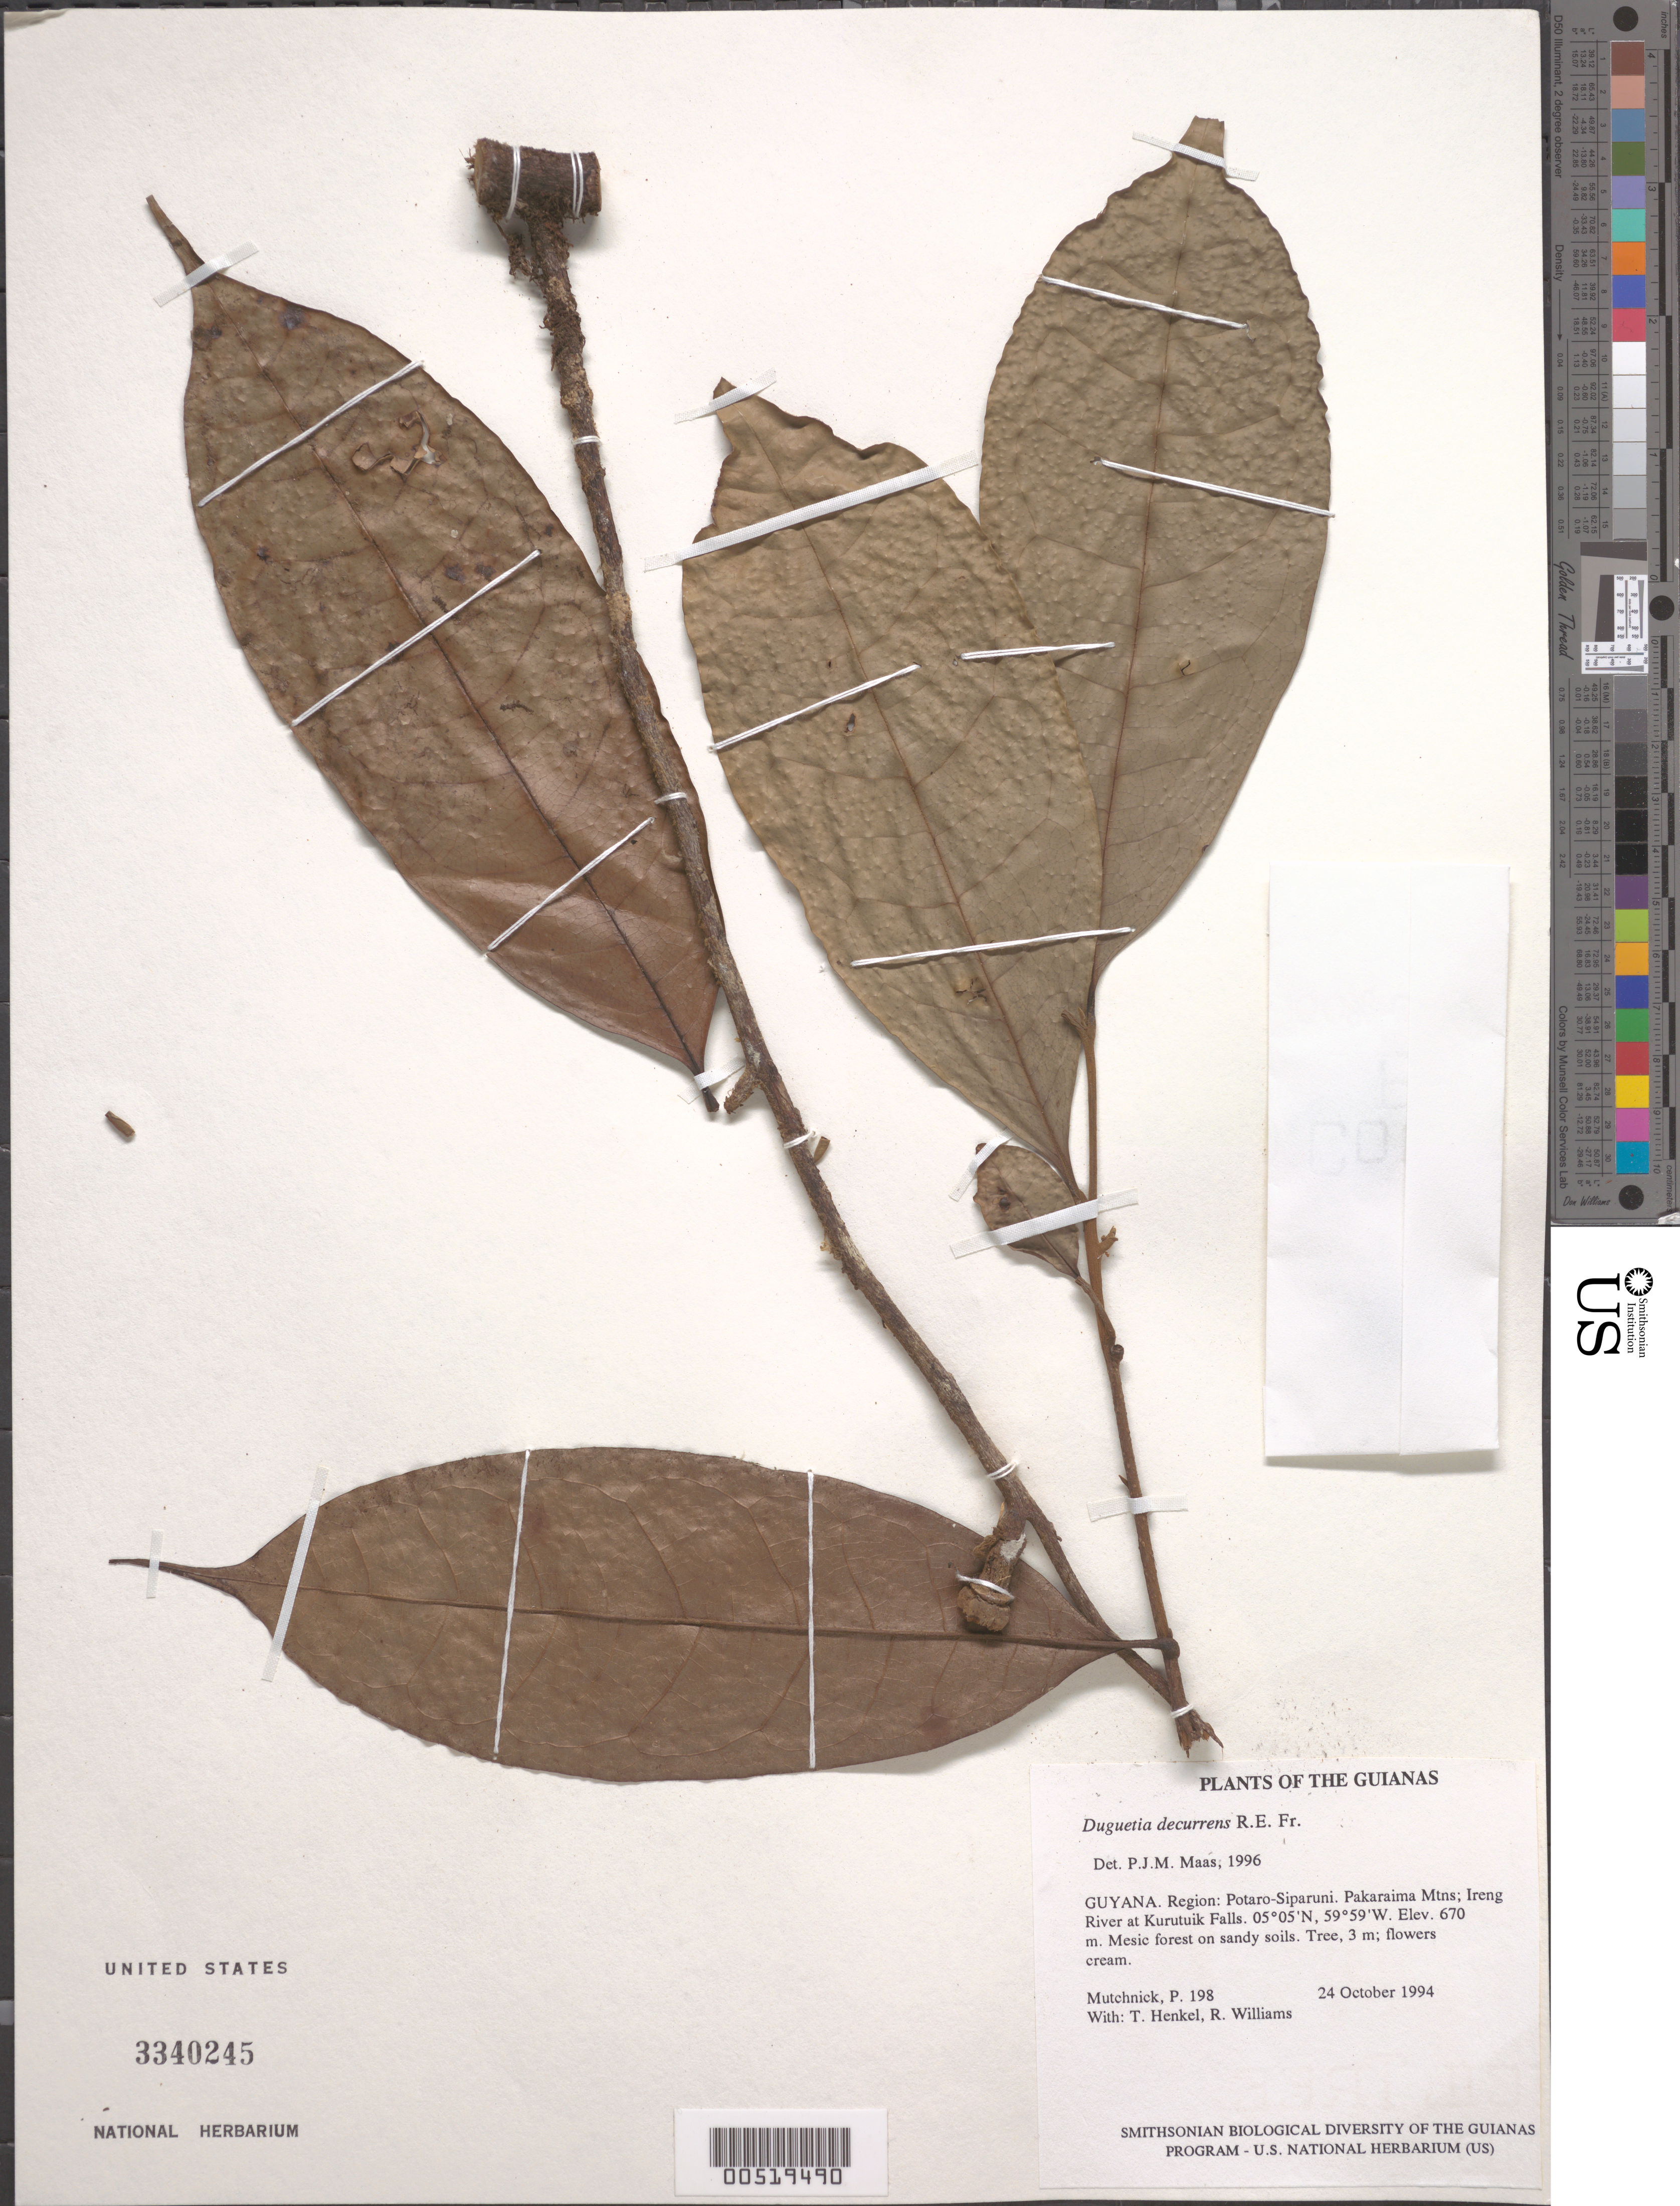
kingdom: Plantae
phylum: Tracheophyta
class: Magnoliopsida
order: Magnoliales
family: Annonaceae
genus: Duguetia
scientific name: Duguetia decurrens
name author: R.E. Fr.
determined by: Maas, Paul J. M.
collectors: P. Mutchnick, T. Henkel & R. Williams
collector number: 198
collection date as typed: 24 October 1994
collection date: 1994-10-24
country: Guyana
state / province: Potaro-Siparuni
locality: Pakaraima Mtns; Ireng River at Kurutuik Falls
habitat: Mesic forest on sandy soils.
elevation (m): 670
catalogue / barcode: US 3340245